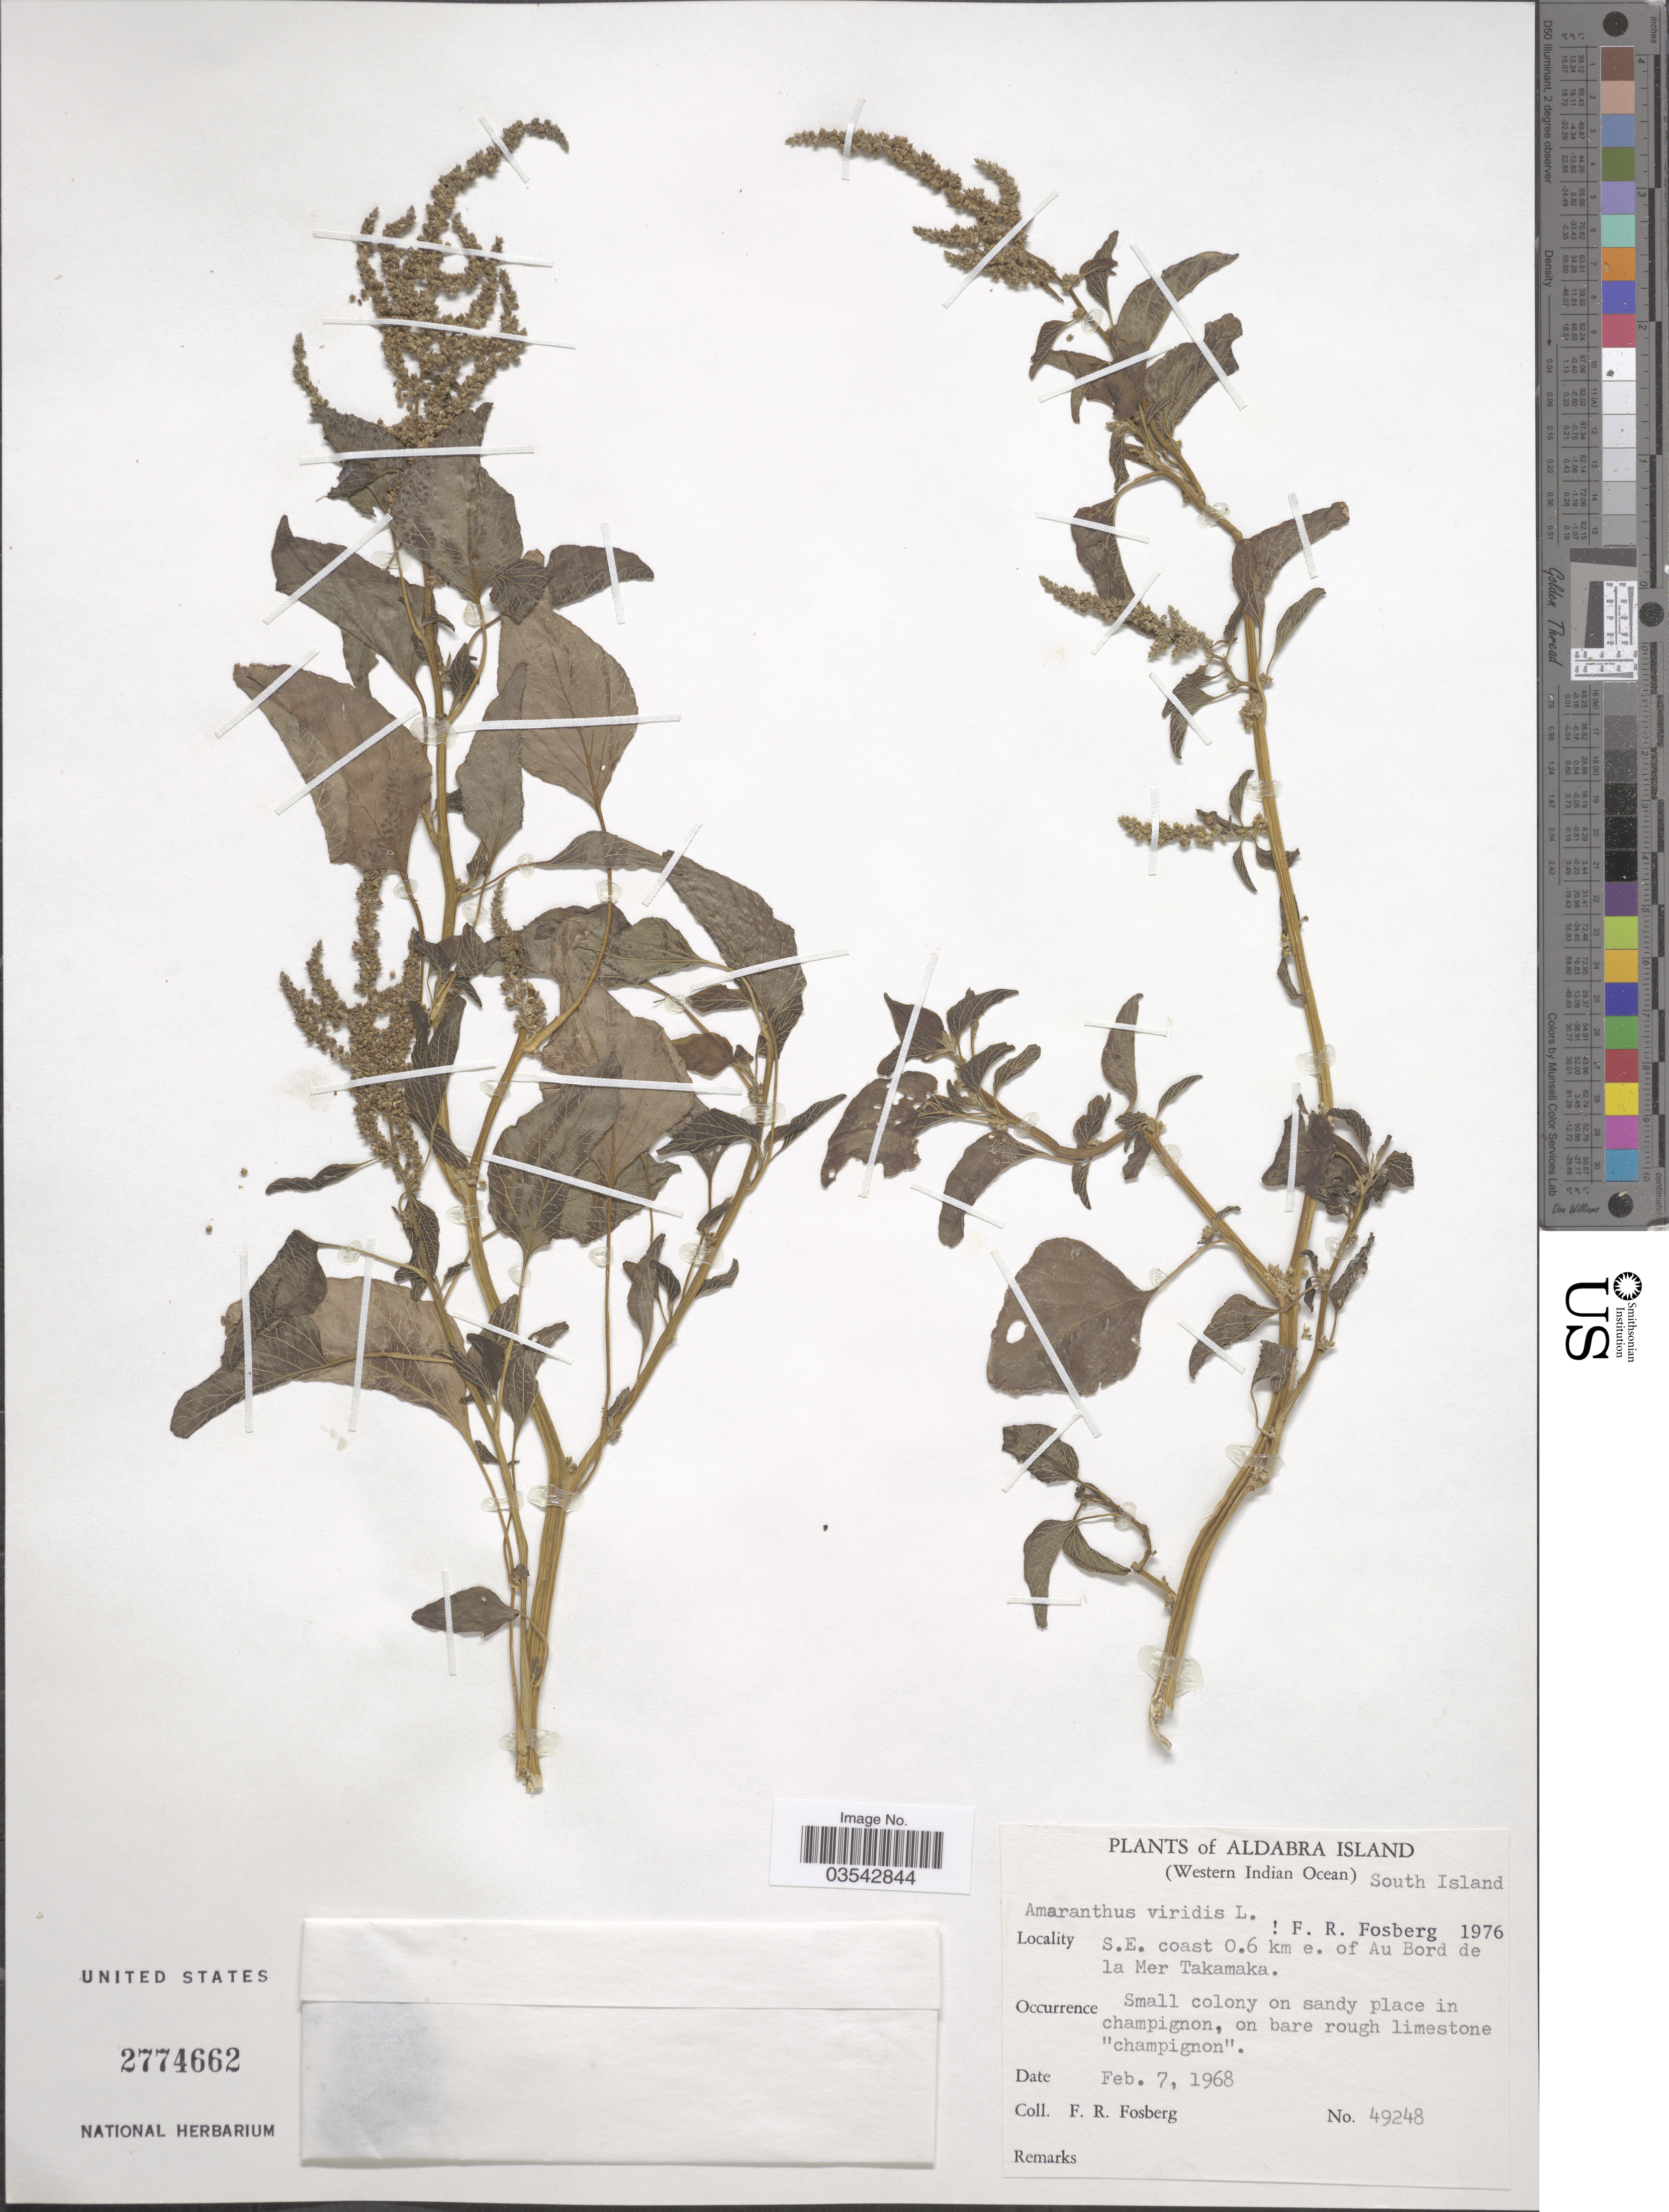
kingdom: Plantae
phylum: Tracheophyta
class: Magnoliopsida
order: Caryophyllales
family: Amaranthaceae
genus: Amaranthus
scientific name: Amaranthus viridis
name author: L.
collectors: F. R. Fosberg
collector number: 49248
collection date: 1968-02-07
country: Seychelles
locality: Aldabra Island. (Western Indian Ocean) South Island. S.E. coast 0.6 km e. of Au Bord de la Mer Takamaka.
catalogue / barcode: US 2774662